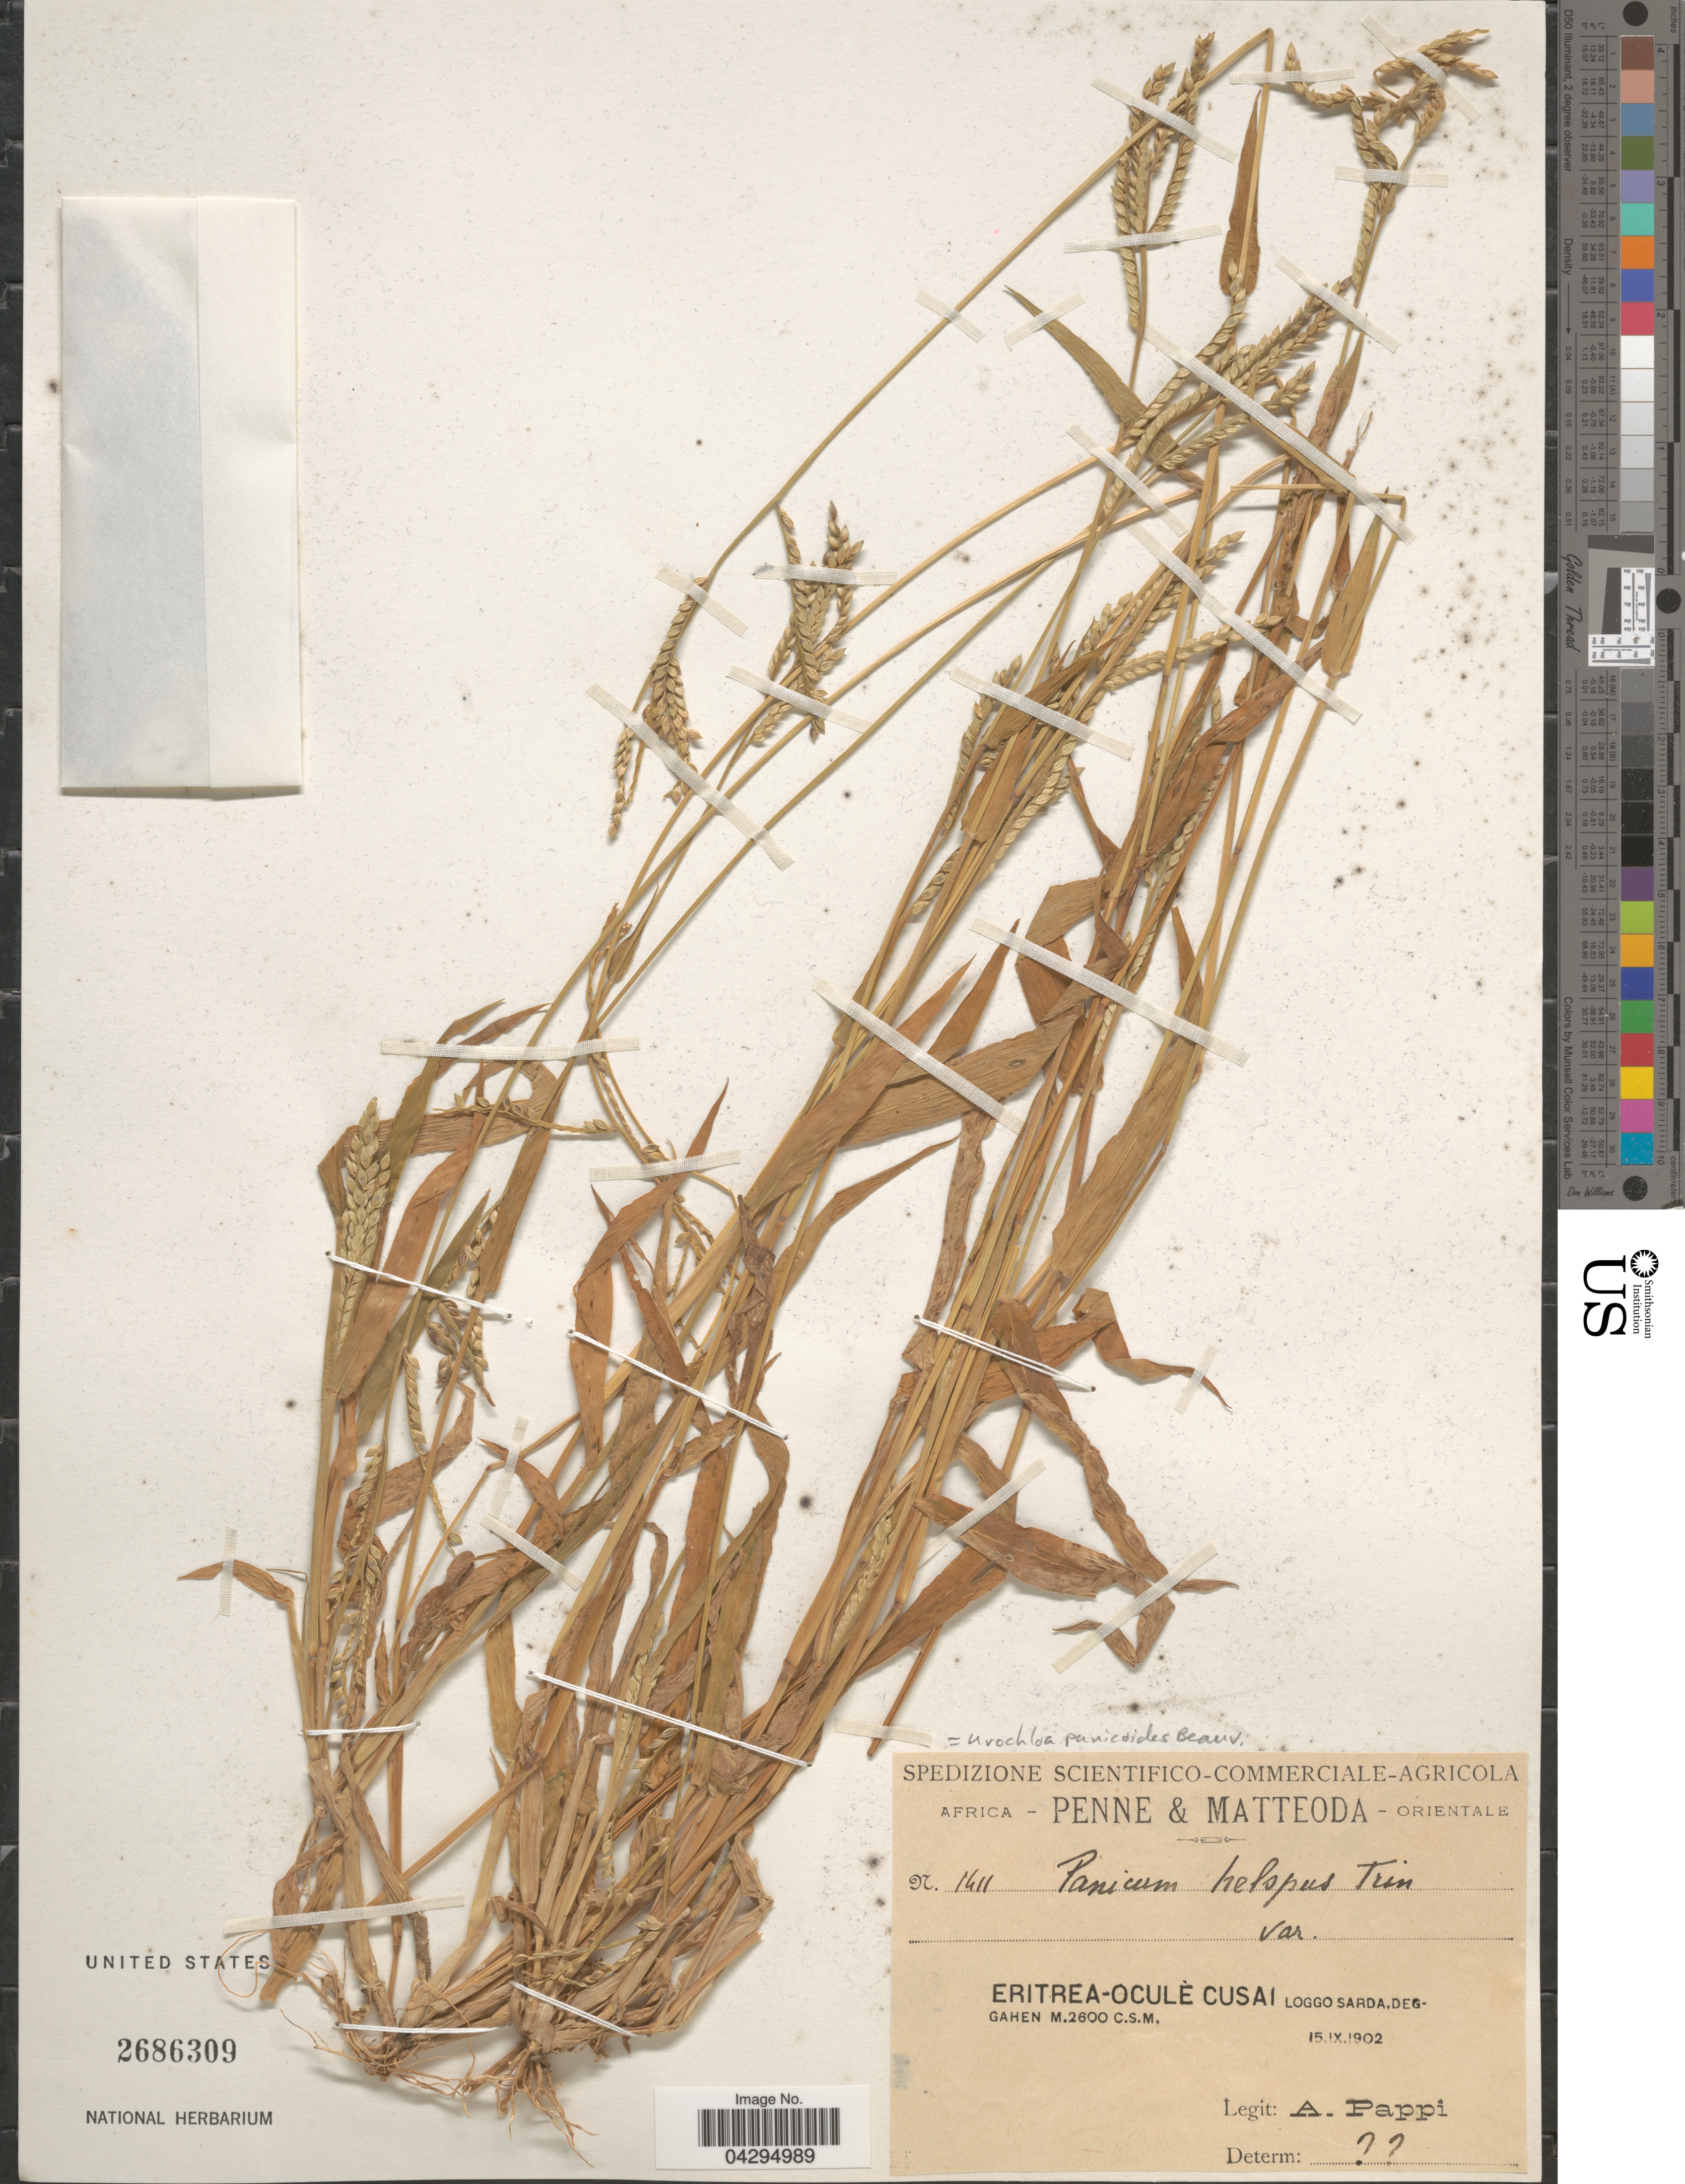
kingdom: Plantae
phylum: Tracheophyta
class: Liliopsida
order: Poales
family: Poaceae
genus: Urochloa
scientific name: Urochloa panicoides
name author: P. Beauv.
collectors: A. Pappi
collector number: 1411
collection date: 1902-09-15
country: Eritrea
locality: Africa Orientale. Eritrea-Oculè Cusai. Loggo Sarda,Deggahen.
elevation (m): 2600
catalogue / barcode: US 2686309